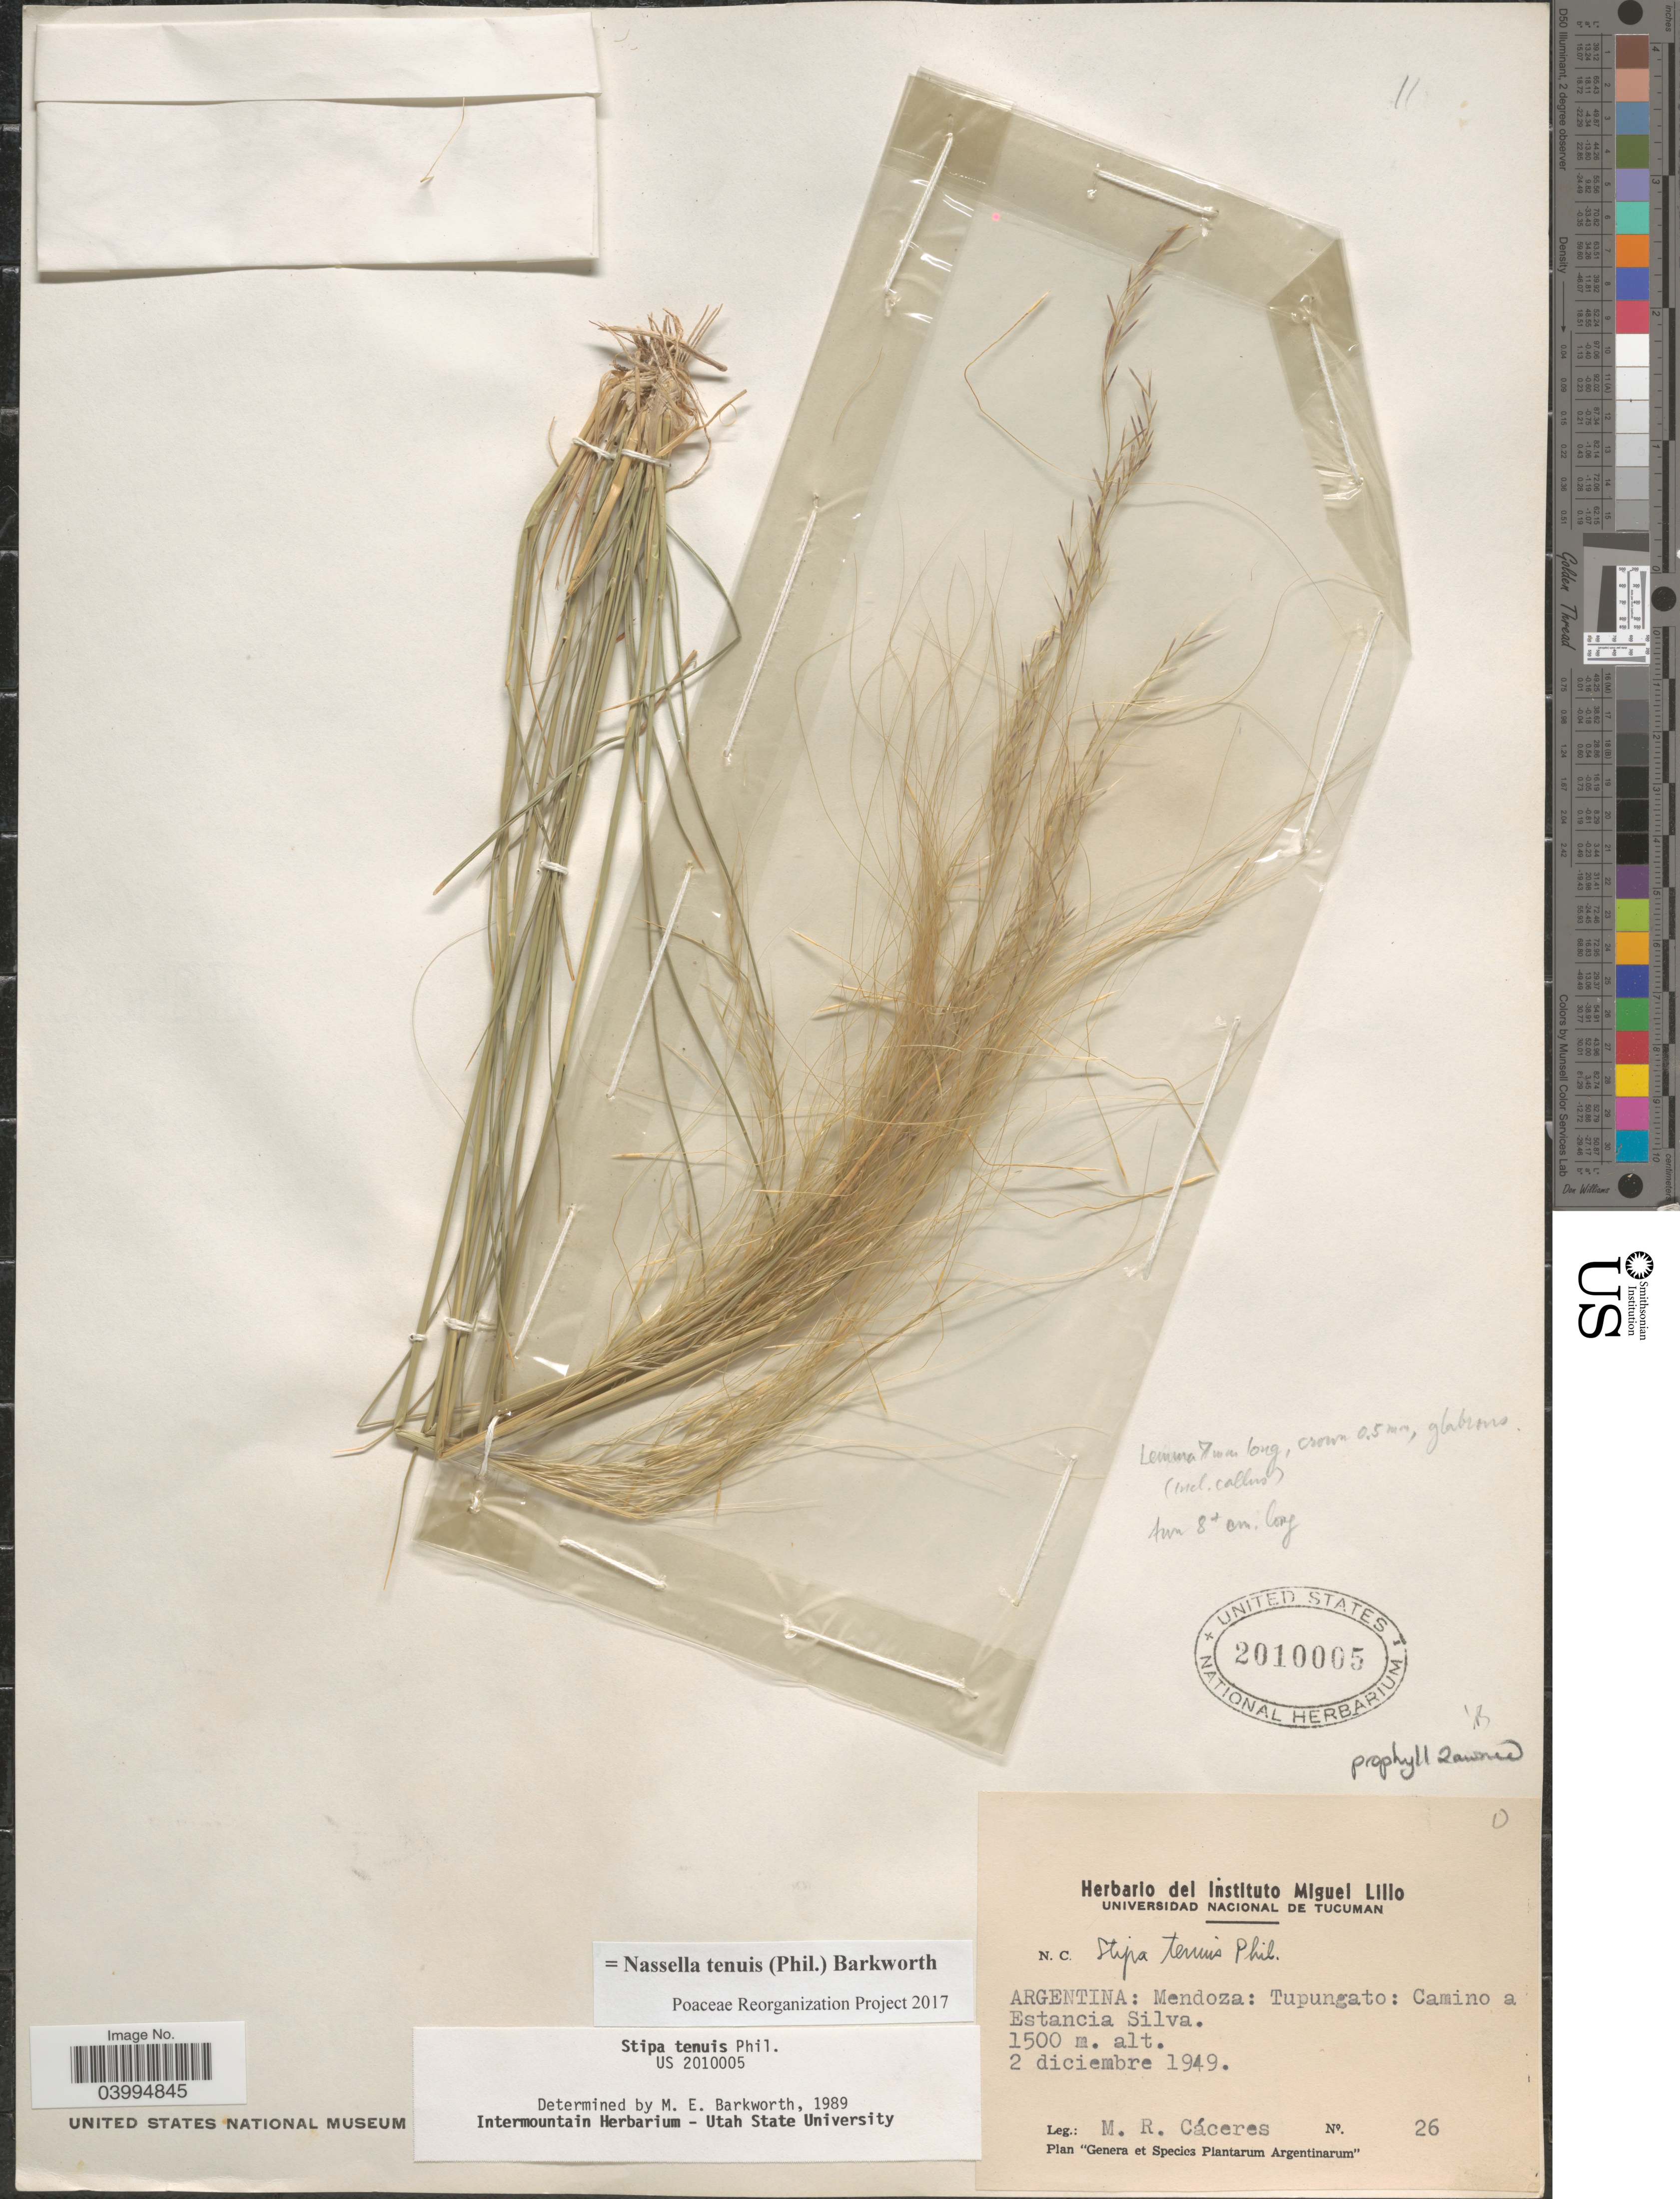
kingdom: Plantae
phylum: Tracheophyta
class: Liliopsida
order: Poales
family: Poaceae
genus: Nassella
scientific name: Nassella tenuis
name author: (Phil.) Barkworth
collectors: M. R. Caceres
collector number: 26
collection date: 1949-12-02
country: Argentina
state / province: Mendoza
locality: Tupungato: Camino a Estancia Silva.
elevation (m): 1500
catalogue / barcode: US 2010005